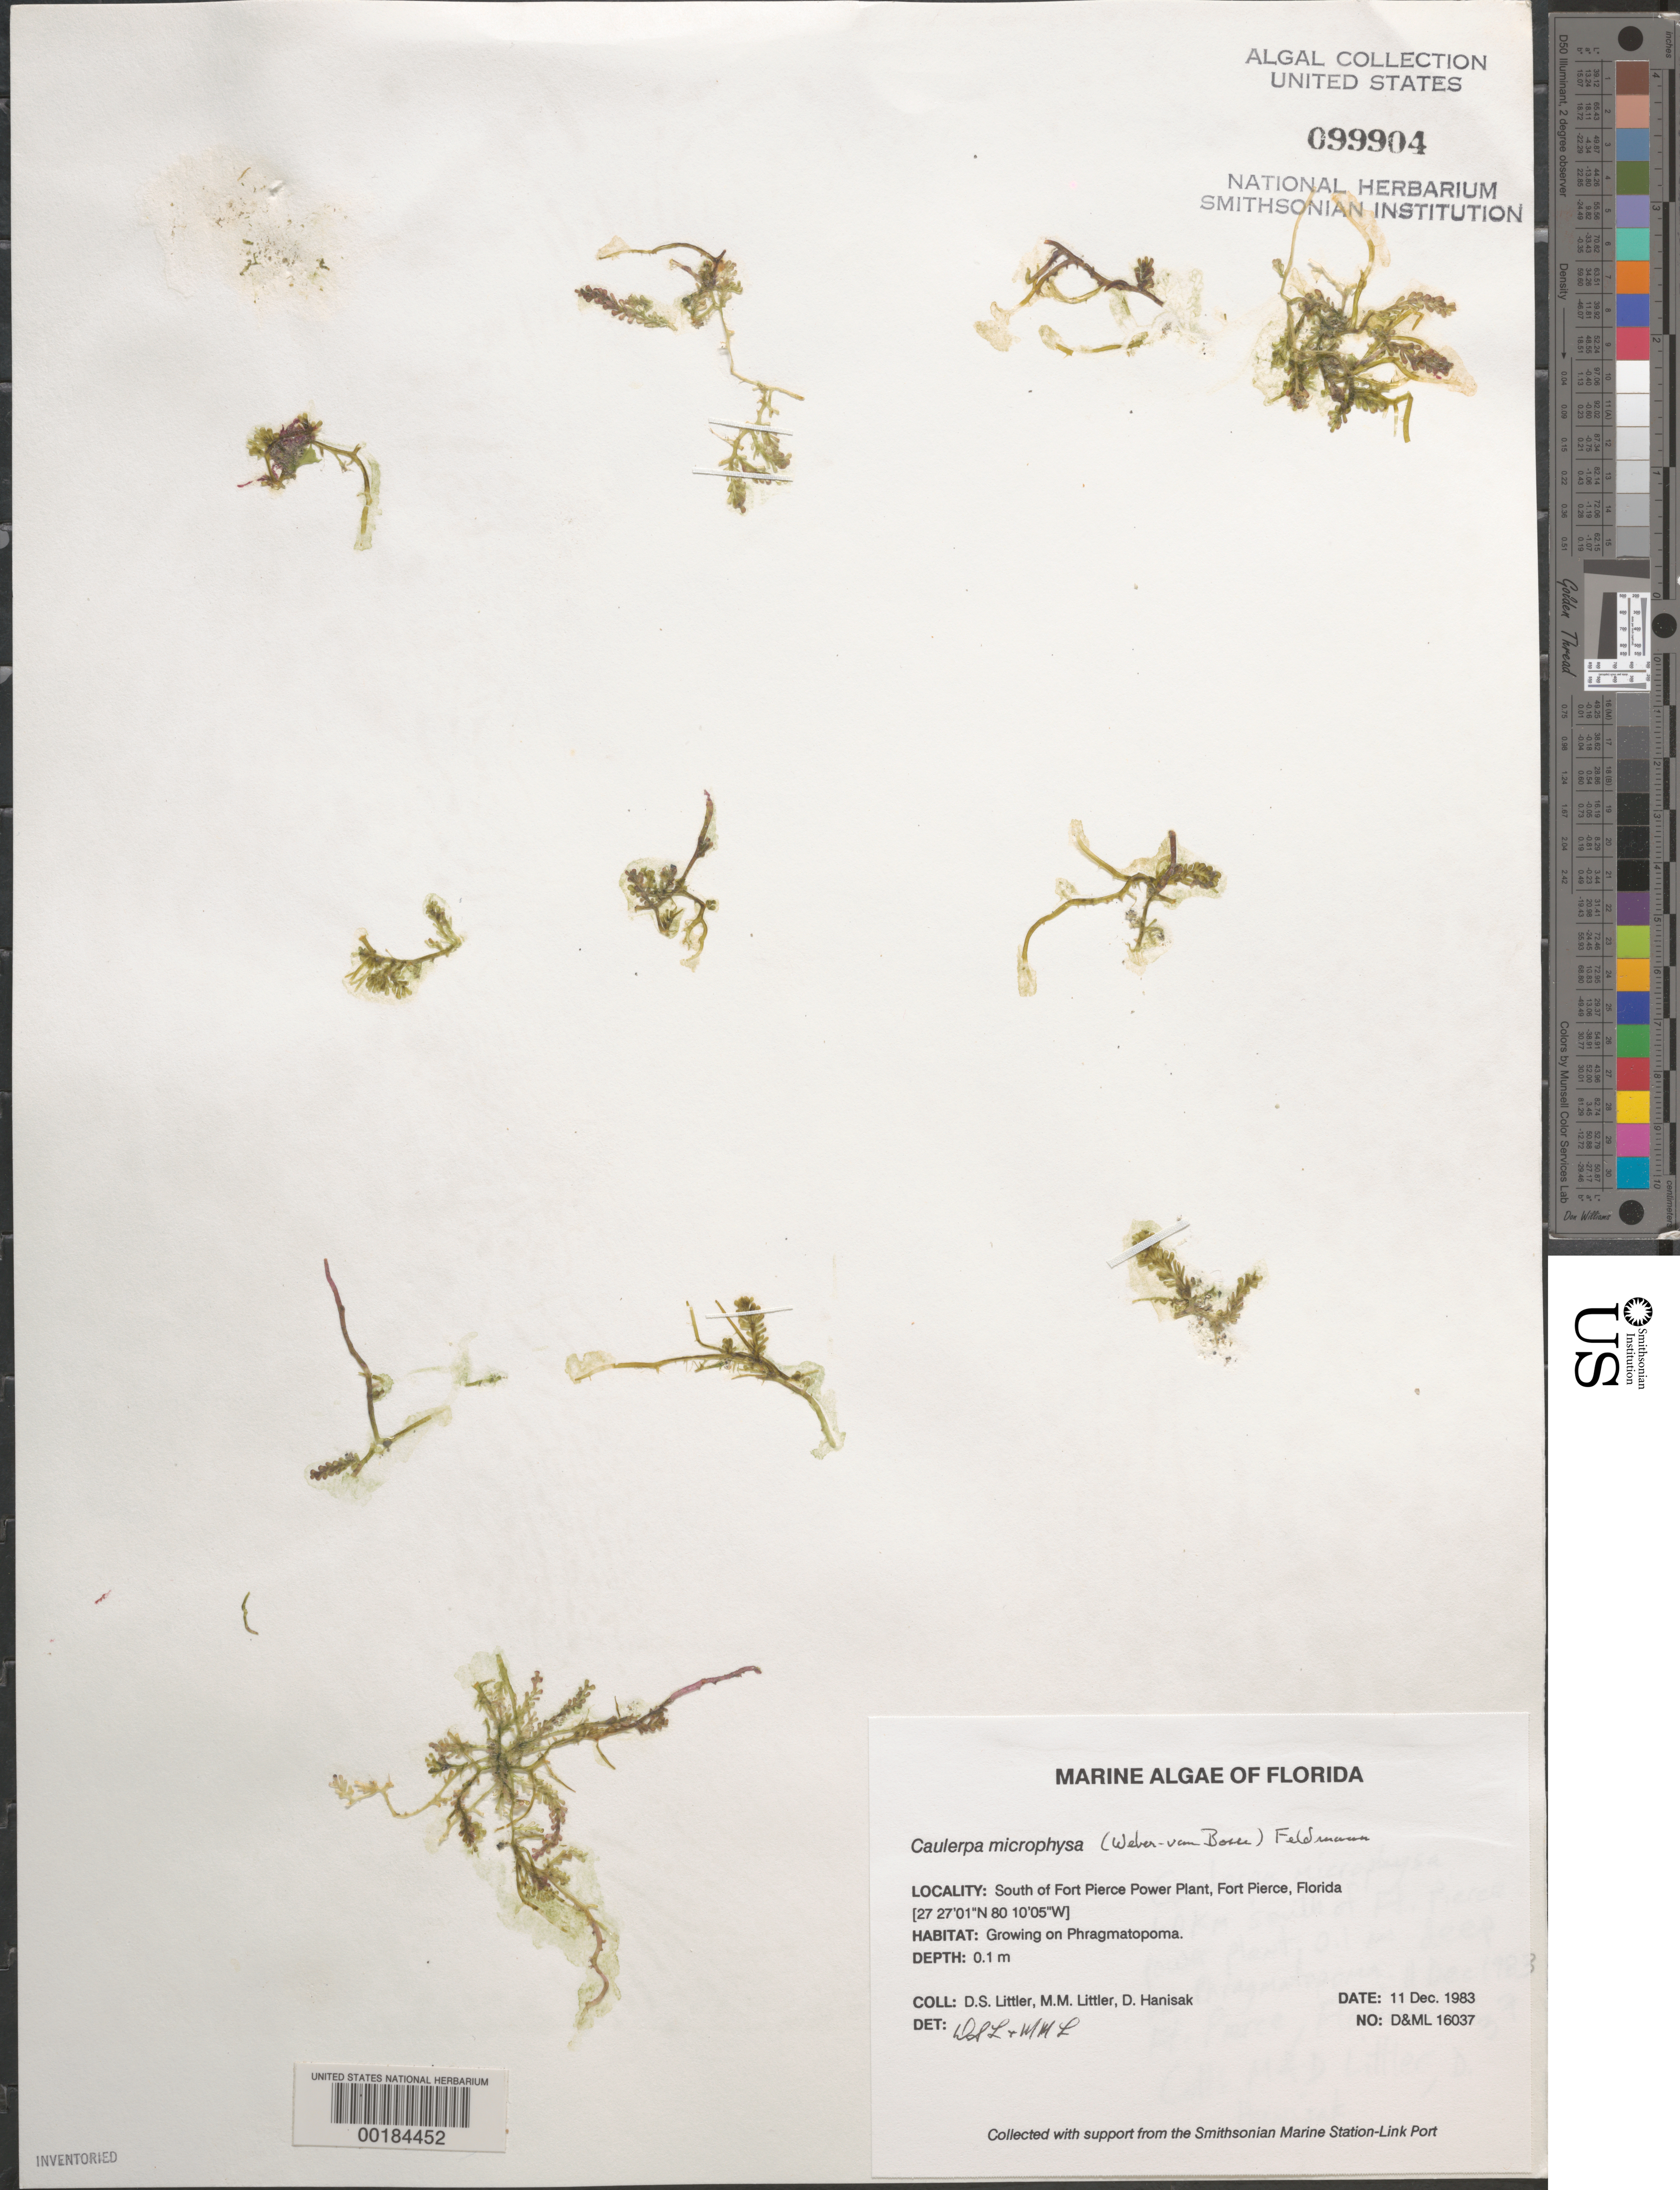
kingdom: Plantae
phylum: Chlorophyta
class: Ulvophyceae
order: Bryopsidales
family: Caulerpaceae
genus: Caulerpa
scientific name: Caulerpa microphysa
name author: (Weber Bosse) Feldmann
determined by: Littler, D. S.; Littler, M. M.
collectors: D. S. Littler, M. M. Littler & M. Hanisak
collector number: D&ML 16037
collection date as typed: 11 Dec 1983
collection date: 1983-12-11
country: United States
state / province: Florida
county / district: Saint Lucie County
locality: Fort Pierce, south of Fort Pierce power plant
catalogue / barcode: US 99904